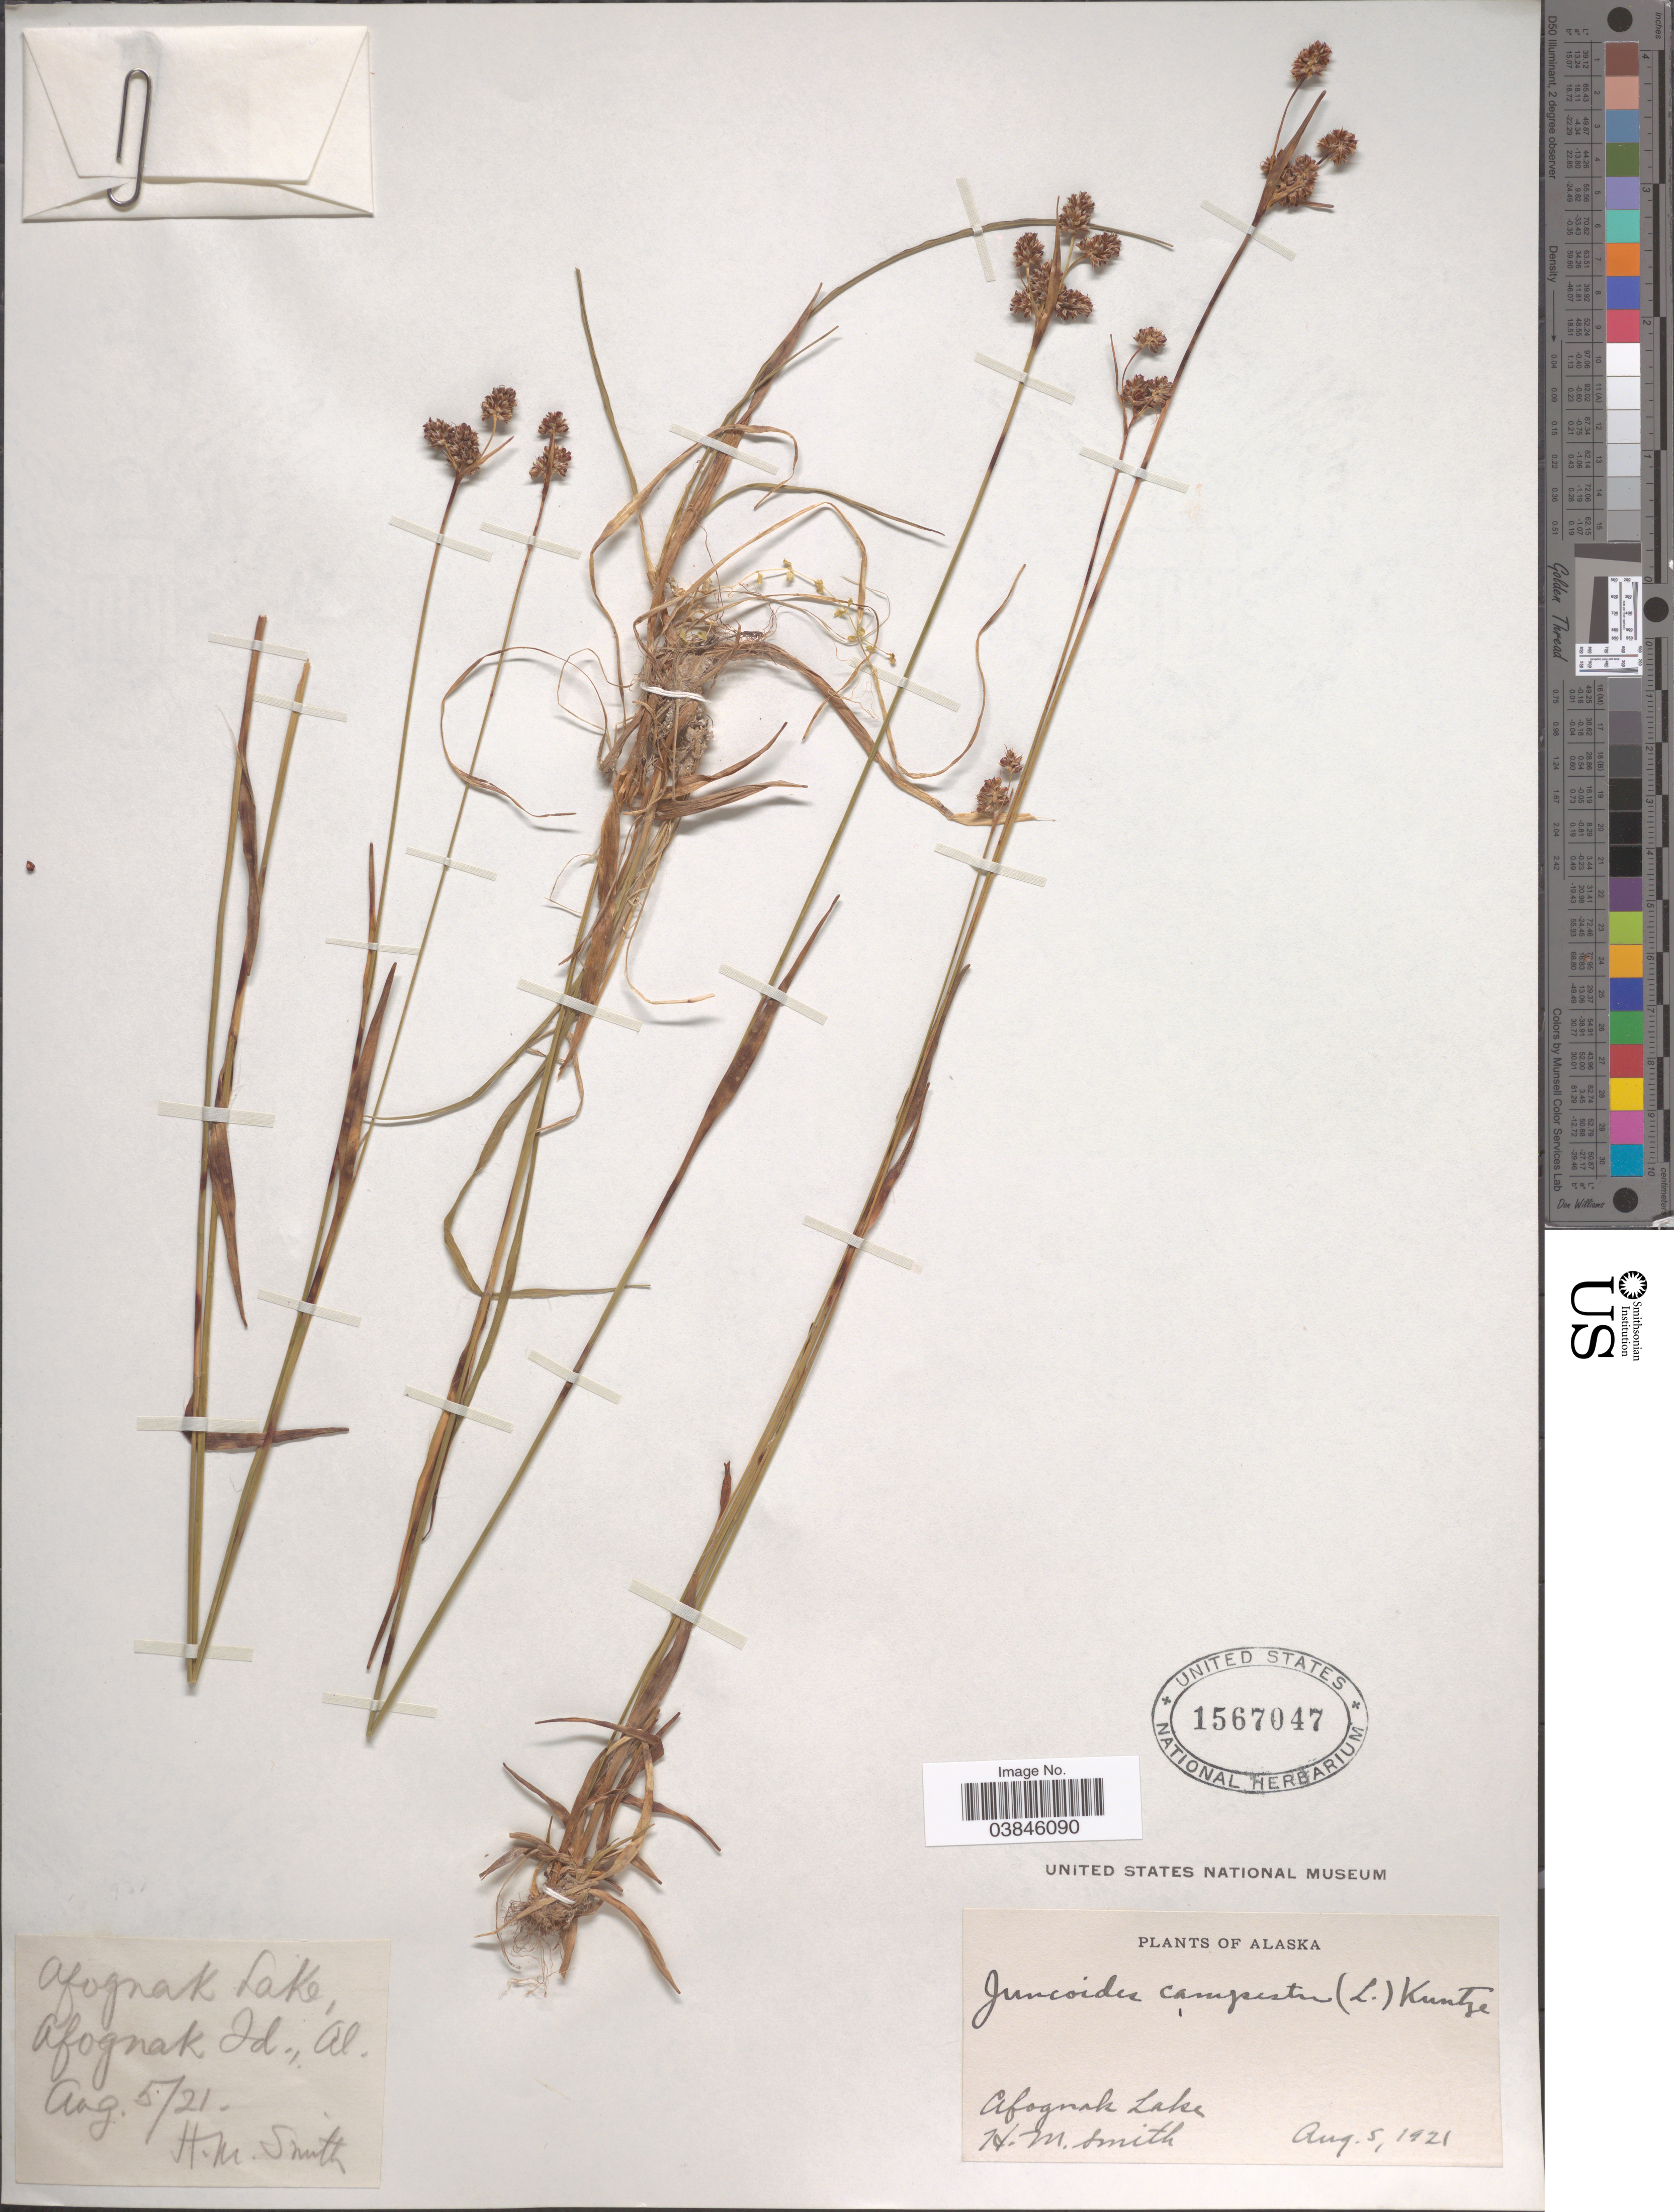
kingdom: Plantae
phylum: Tracheophyta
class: Liliopsida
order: Poales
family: Juncaceae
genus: Luzula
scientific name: Luzula multiflora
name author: (Ehrh.) Lej.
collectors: H. M. Smith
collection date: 1921-08-05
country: United States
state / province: Alaska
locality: Afognak Id. Afognak Lake.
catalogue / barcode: US 1567047